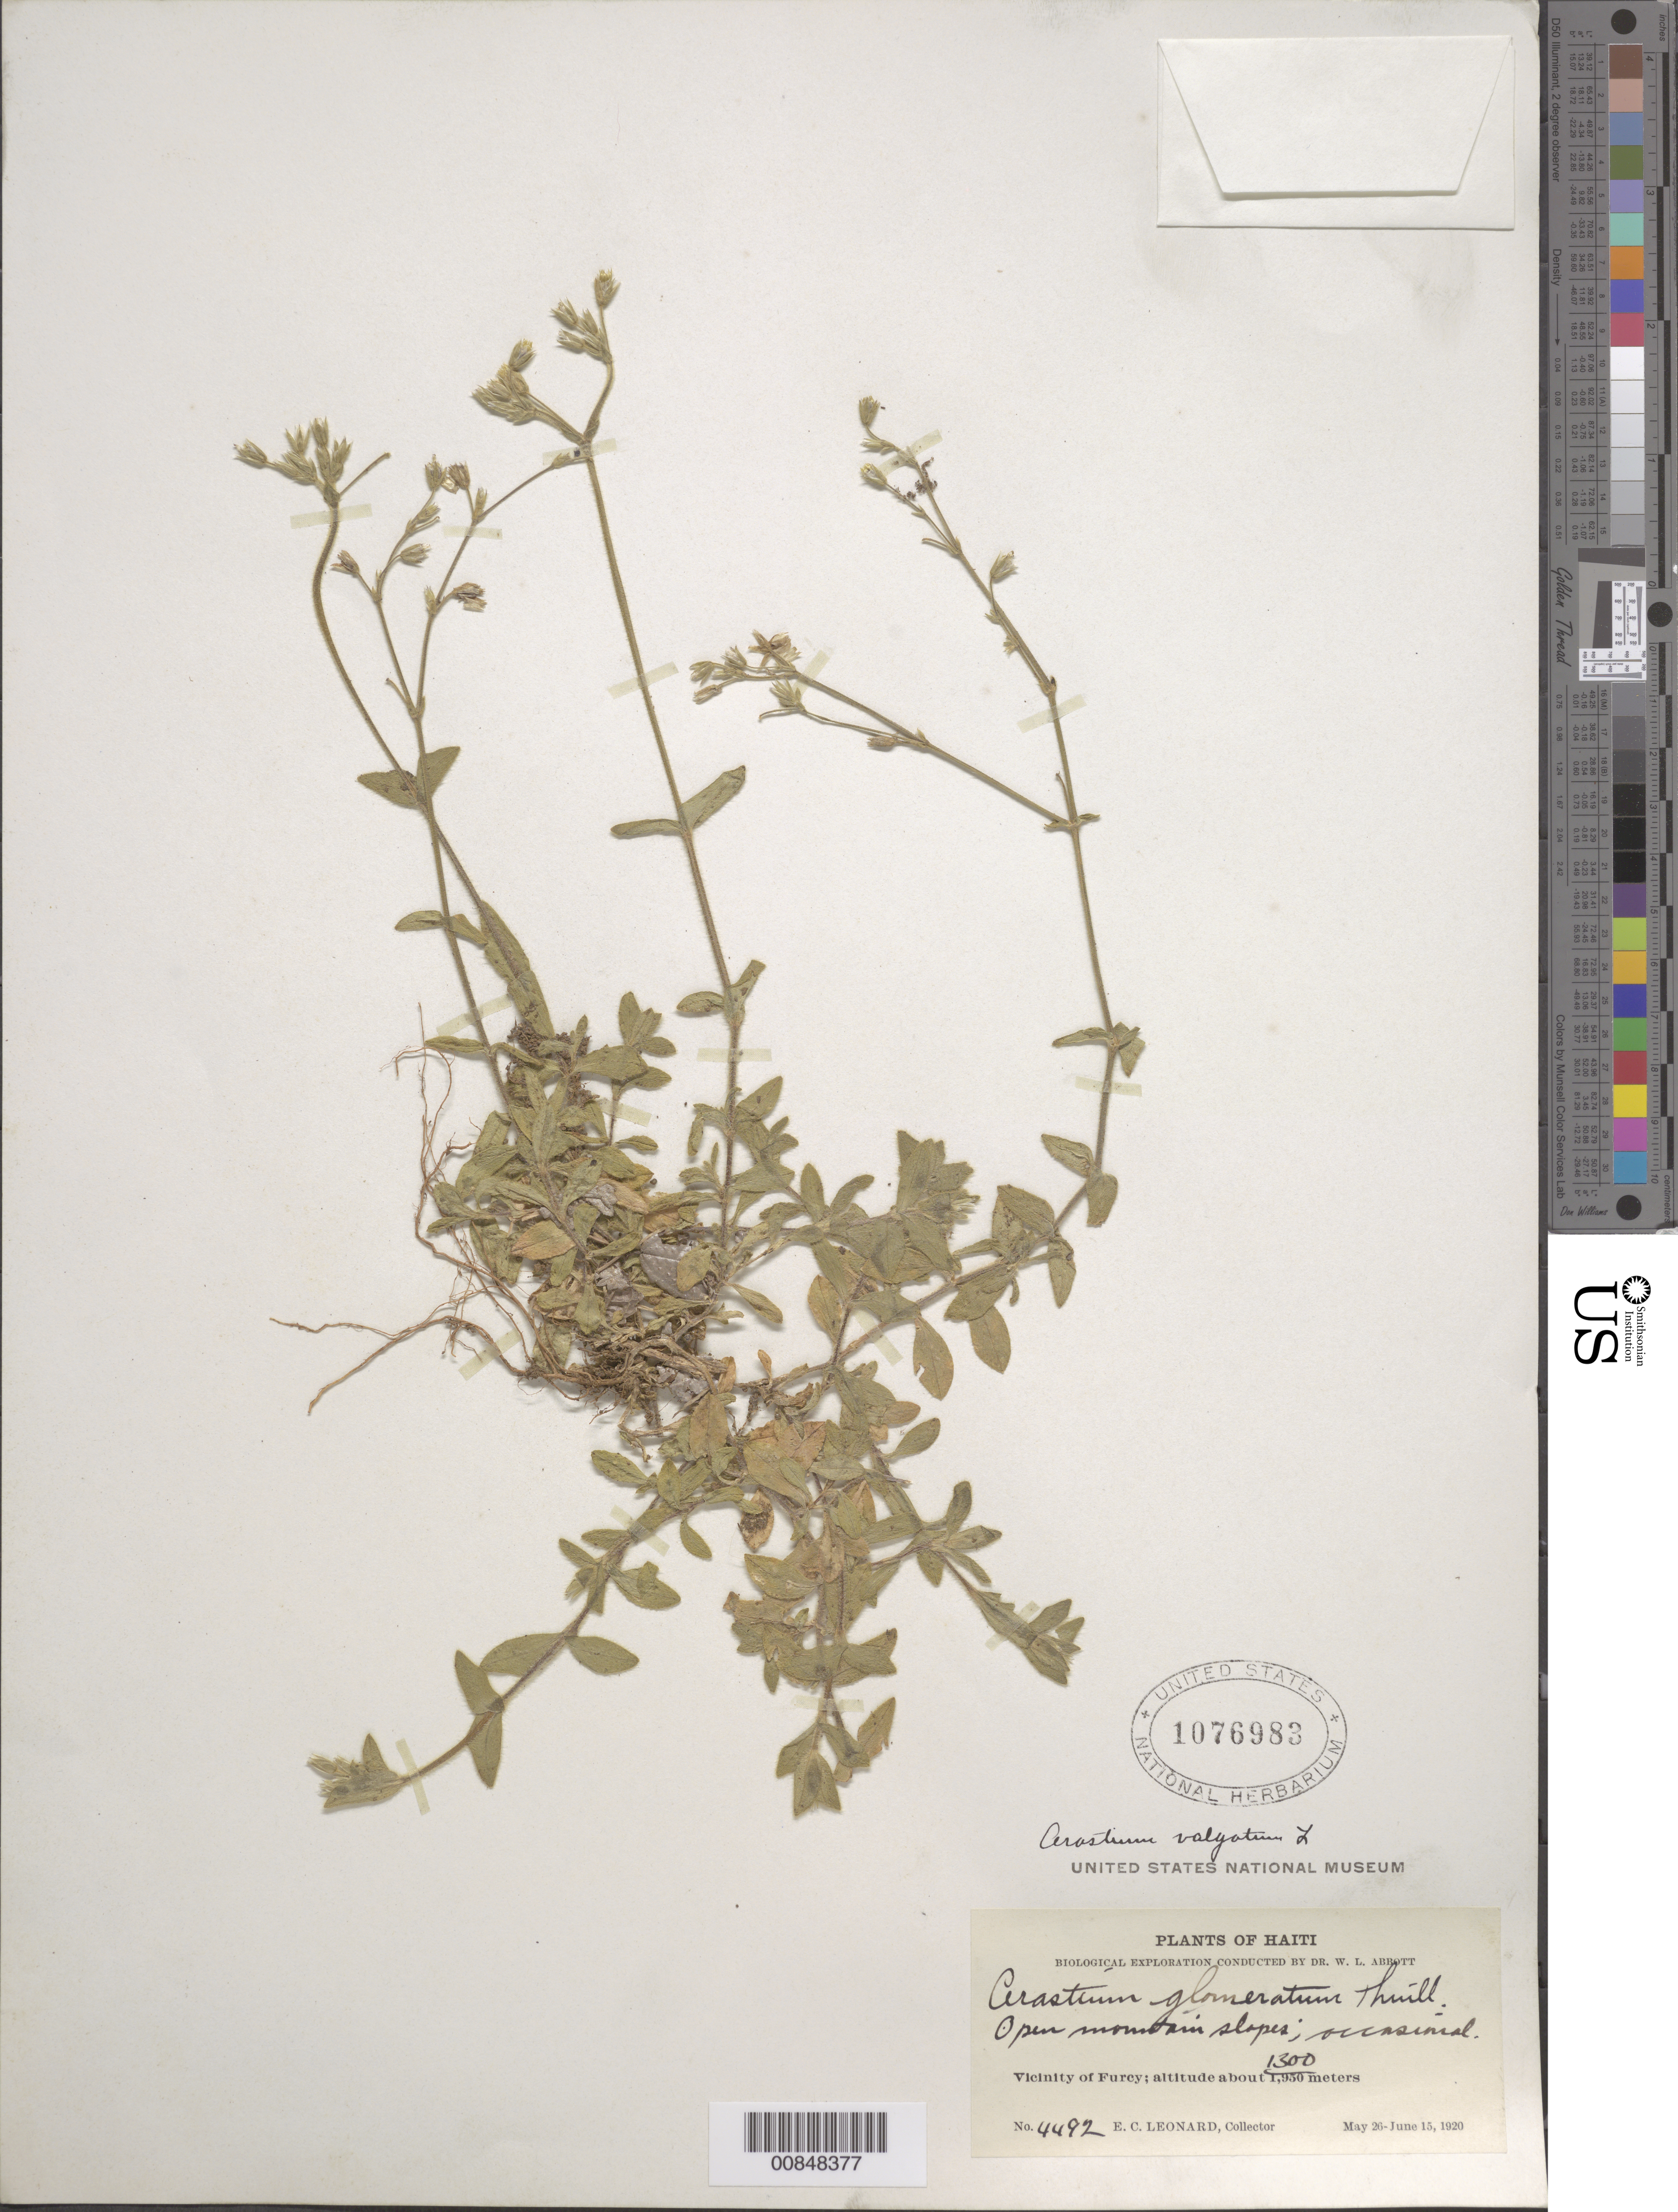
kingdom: Plantae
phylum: Tracheophyta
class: Magnoliopsida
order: Caryophyllales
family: Caryophyllaceae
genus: Cerastium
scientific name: Cerastium vulgatum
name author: L.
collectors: E. C. Leonard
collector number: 4492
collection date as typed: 26 May 1920 to 15 Jun 1920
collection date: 1920-05-26/1920-06-15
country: Haiti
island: Hispaniola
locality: Vicinity of Furcy.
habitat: Open mountain slopes.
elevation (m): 1300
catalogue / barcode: US 1076983